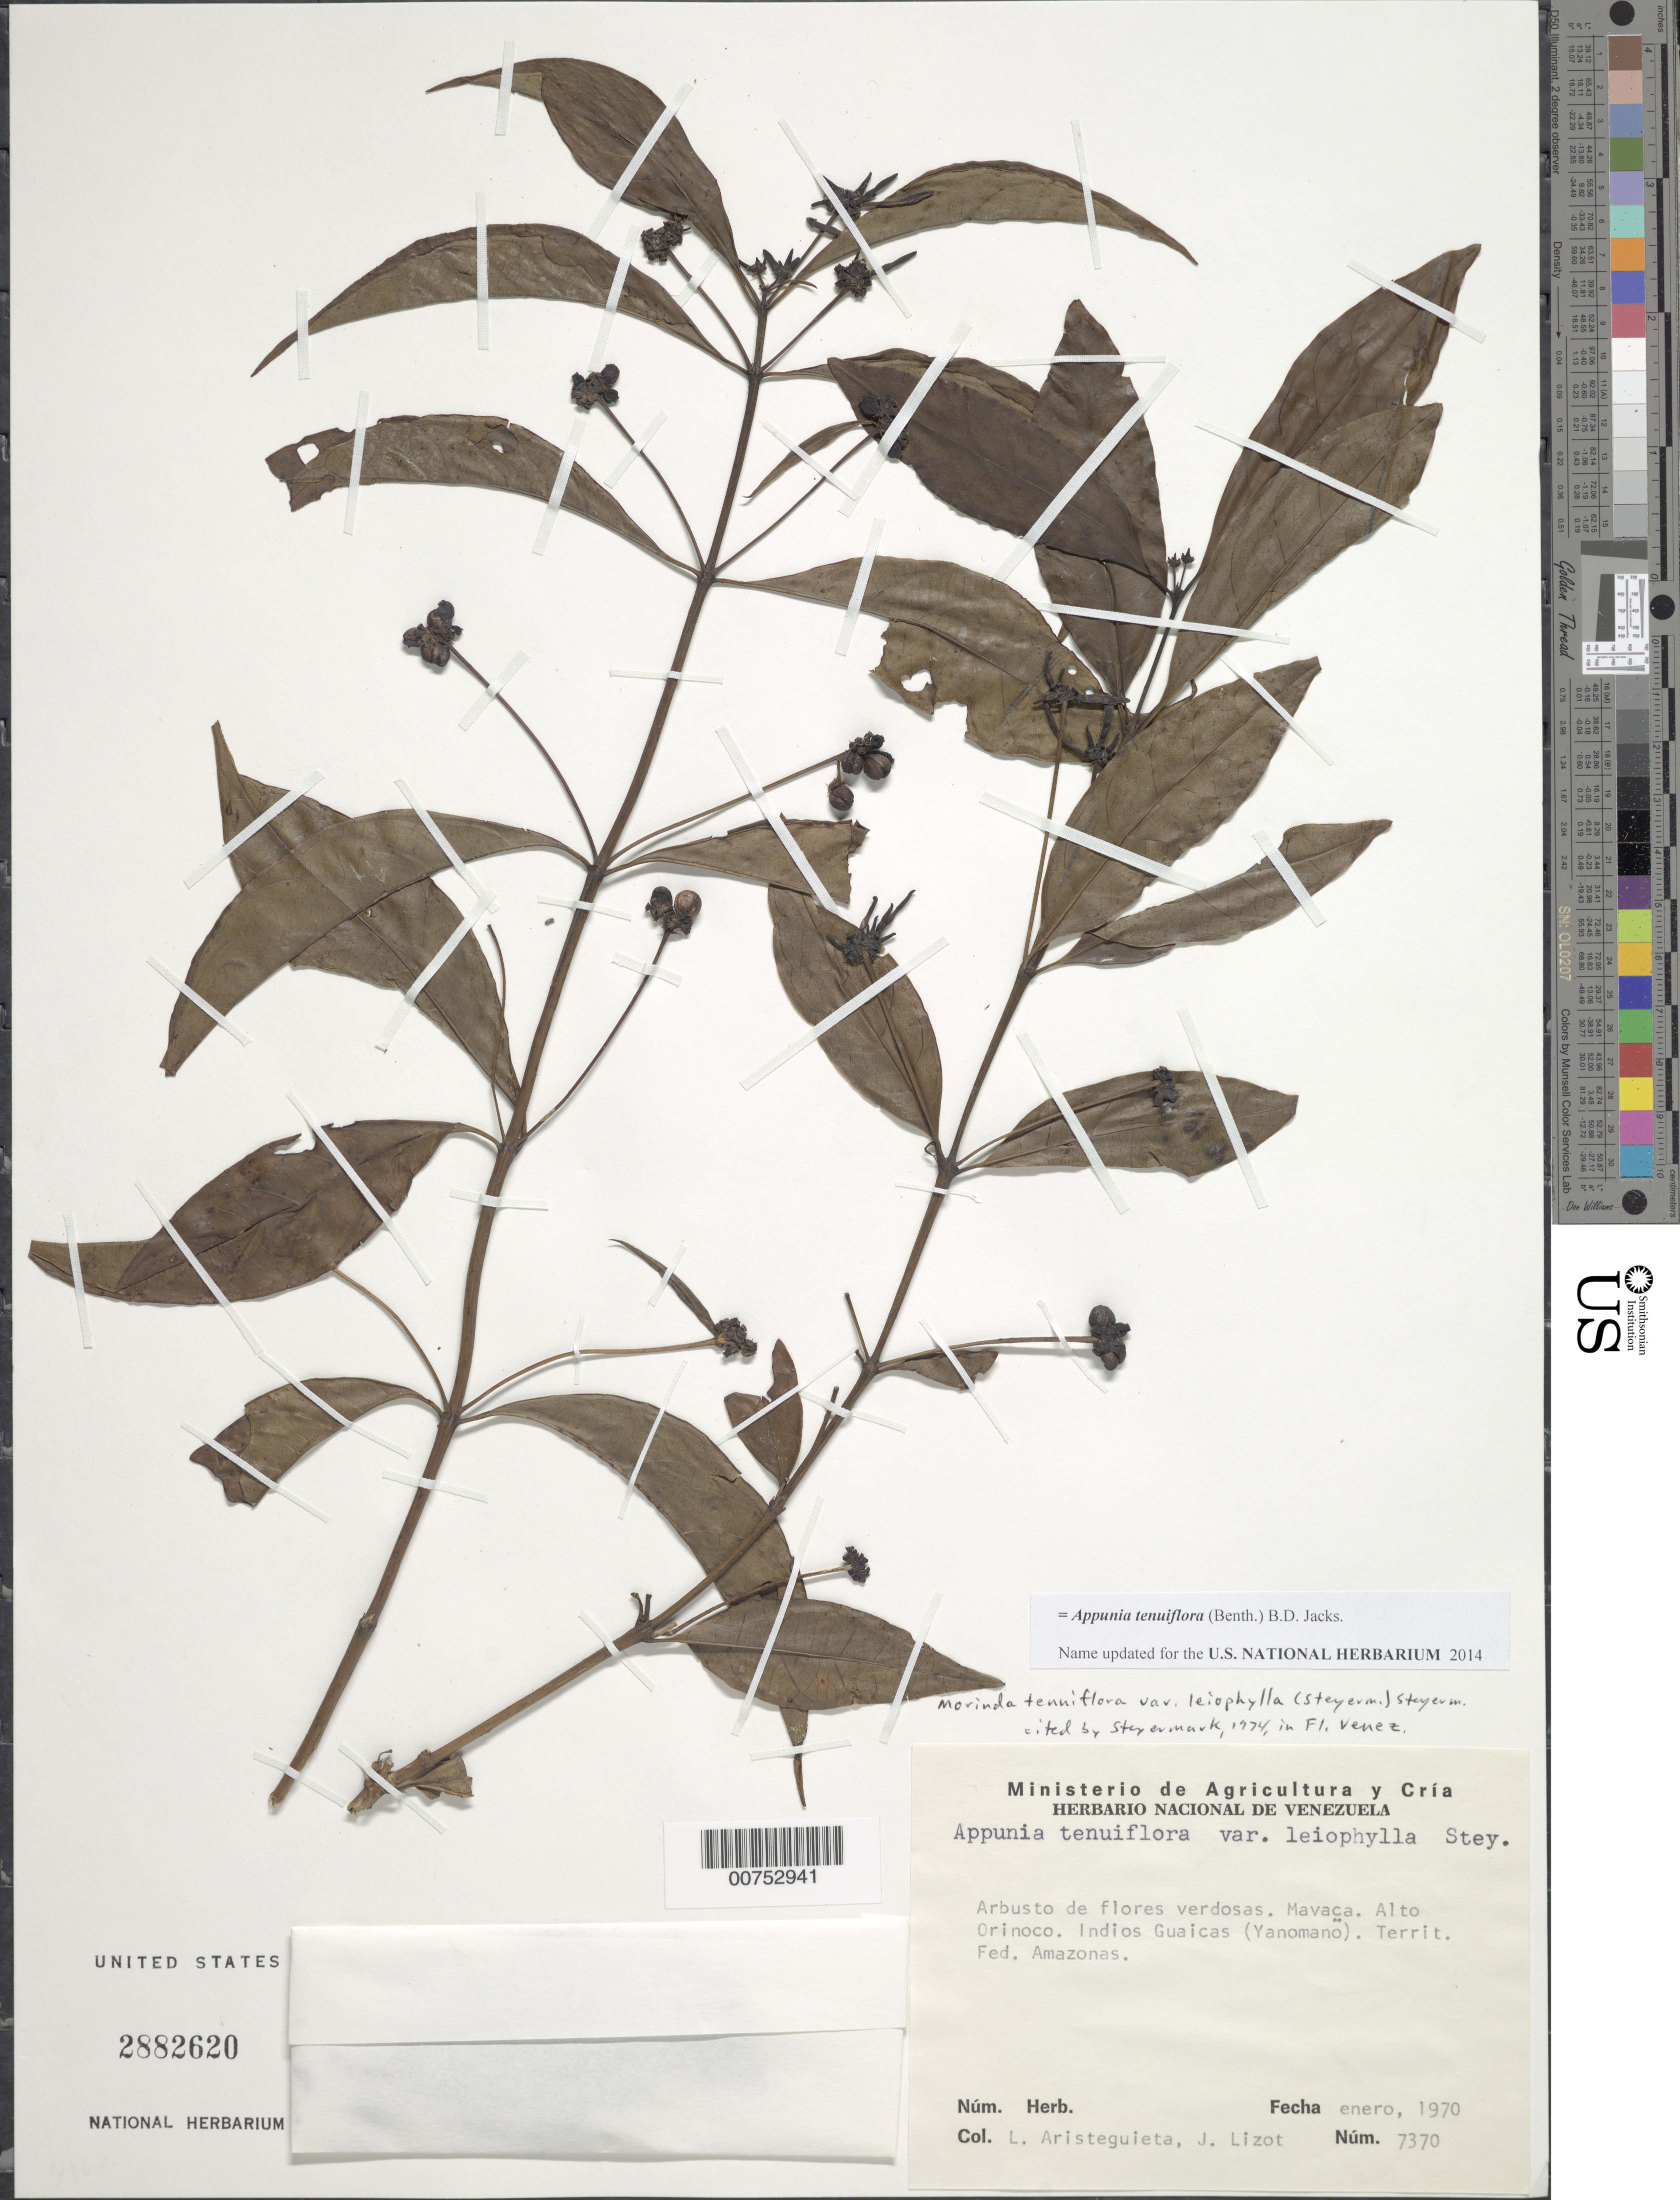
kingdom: Plantae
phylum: Tracheophyta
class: Magnoliopsida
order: Gentianales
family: Rubiaceae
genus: Appunia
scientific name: Appunia tenuiflora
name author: (Benth.) Hook. f. ex B.D. Jacks.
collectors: L. Aristeguieta & J. Lizot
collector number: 7370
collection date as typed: Jan-70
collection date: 1970-01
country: Venezuela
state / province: Amazonas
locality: Mavaca, Alto Orinoco, Indios Guaicas (Yanomanö)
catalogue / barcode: US 2882620